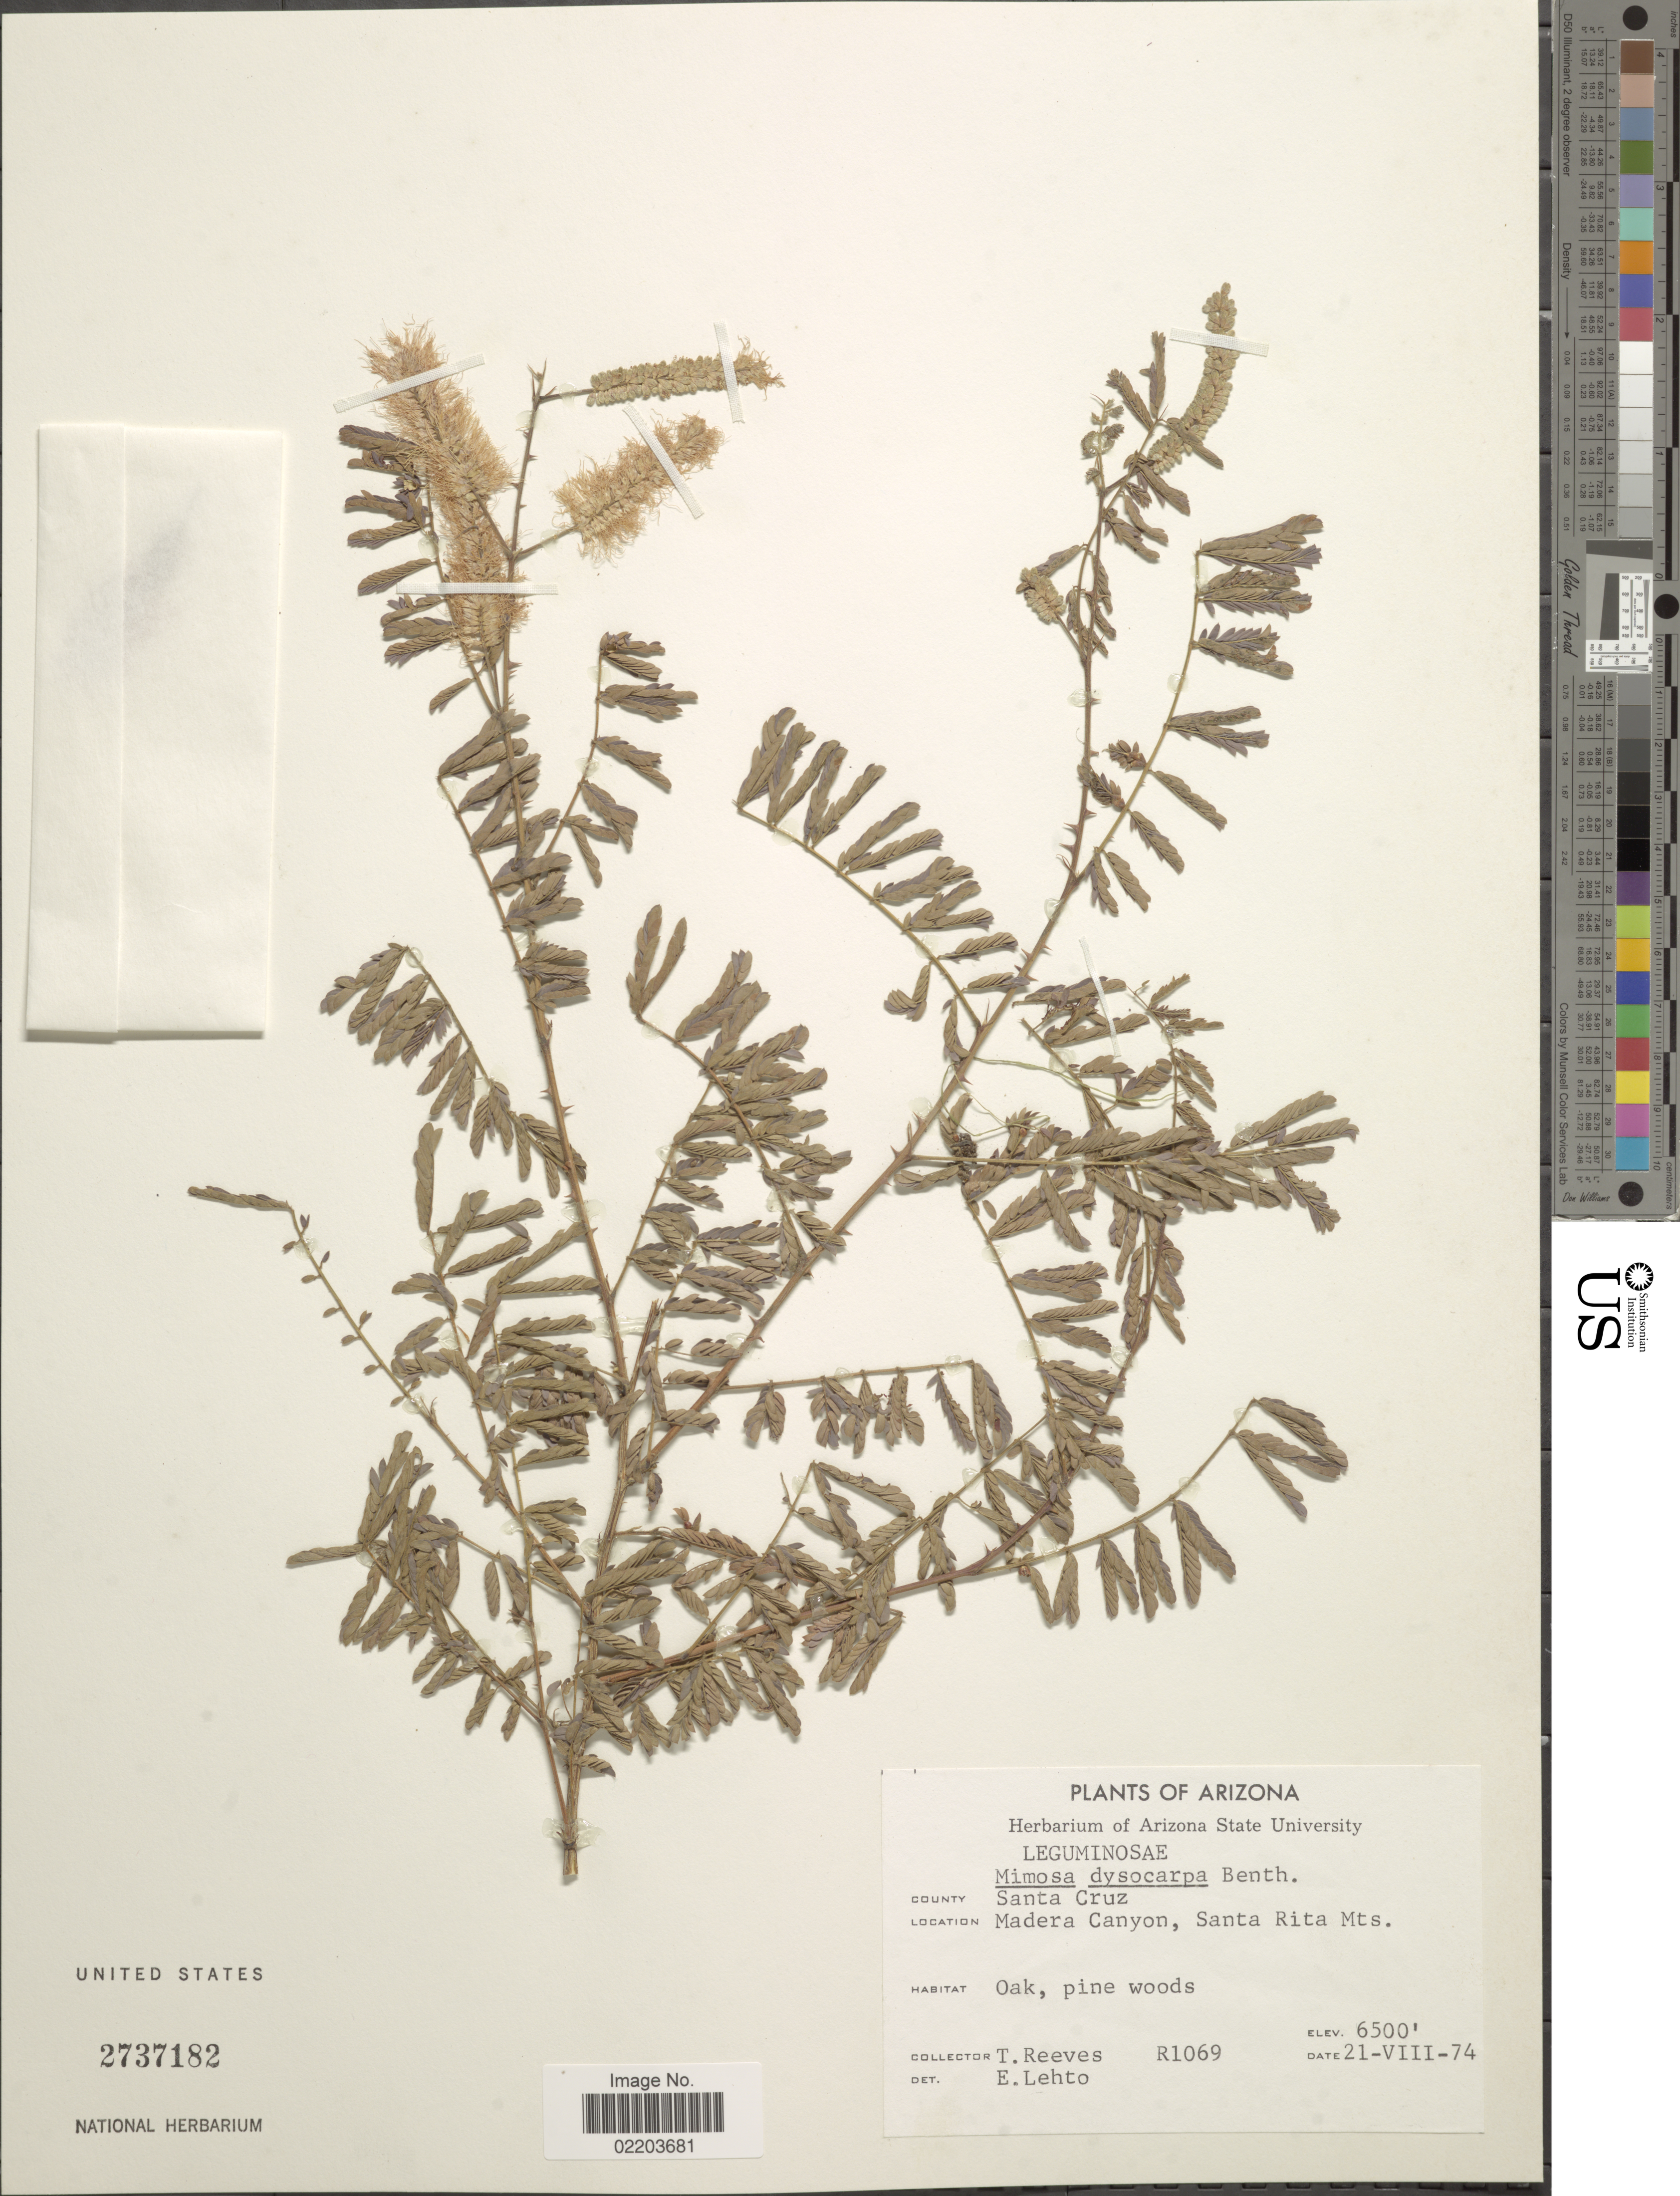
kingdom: Plantae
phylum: Tracheophyta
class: Magnoliopsida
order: Fabales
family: Fabaceae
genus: Mimosa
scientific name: Mimosa dysocarpa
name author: Benth. ex A. Gray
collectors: T. Reeves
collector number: R1069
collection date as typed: Transcribed d/m/y: 21/8/74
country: United States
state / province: Arizona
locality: Santa Cruz, Madera Canyon, Santa Rita Mts. Oak, pine woods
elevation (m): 1981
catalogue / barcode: US 2737182